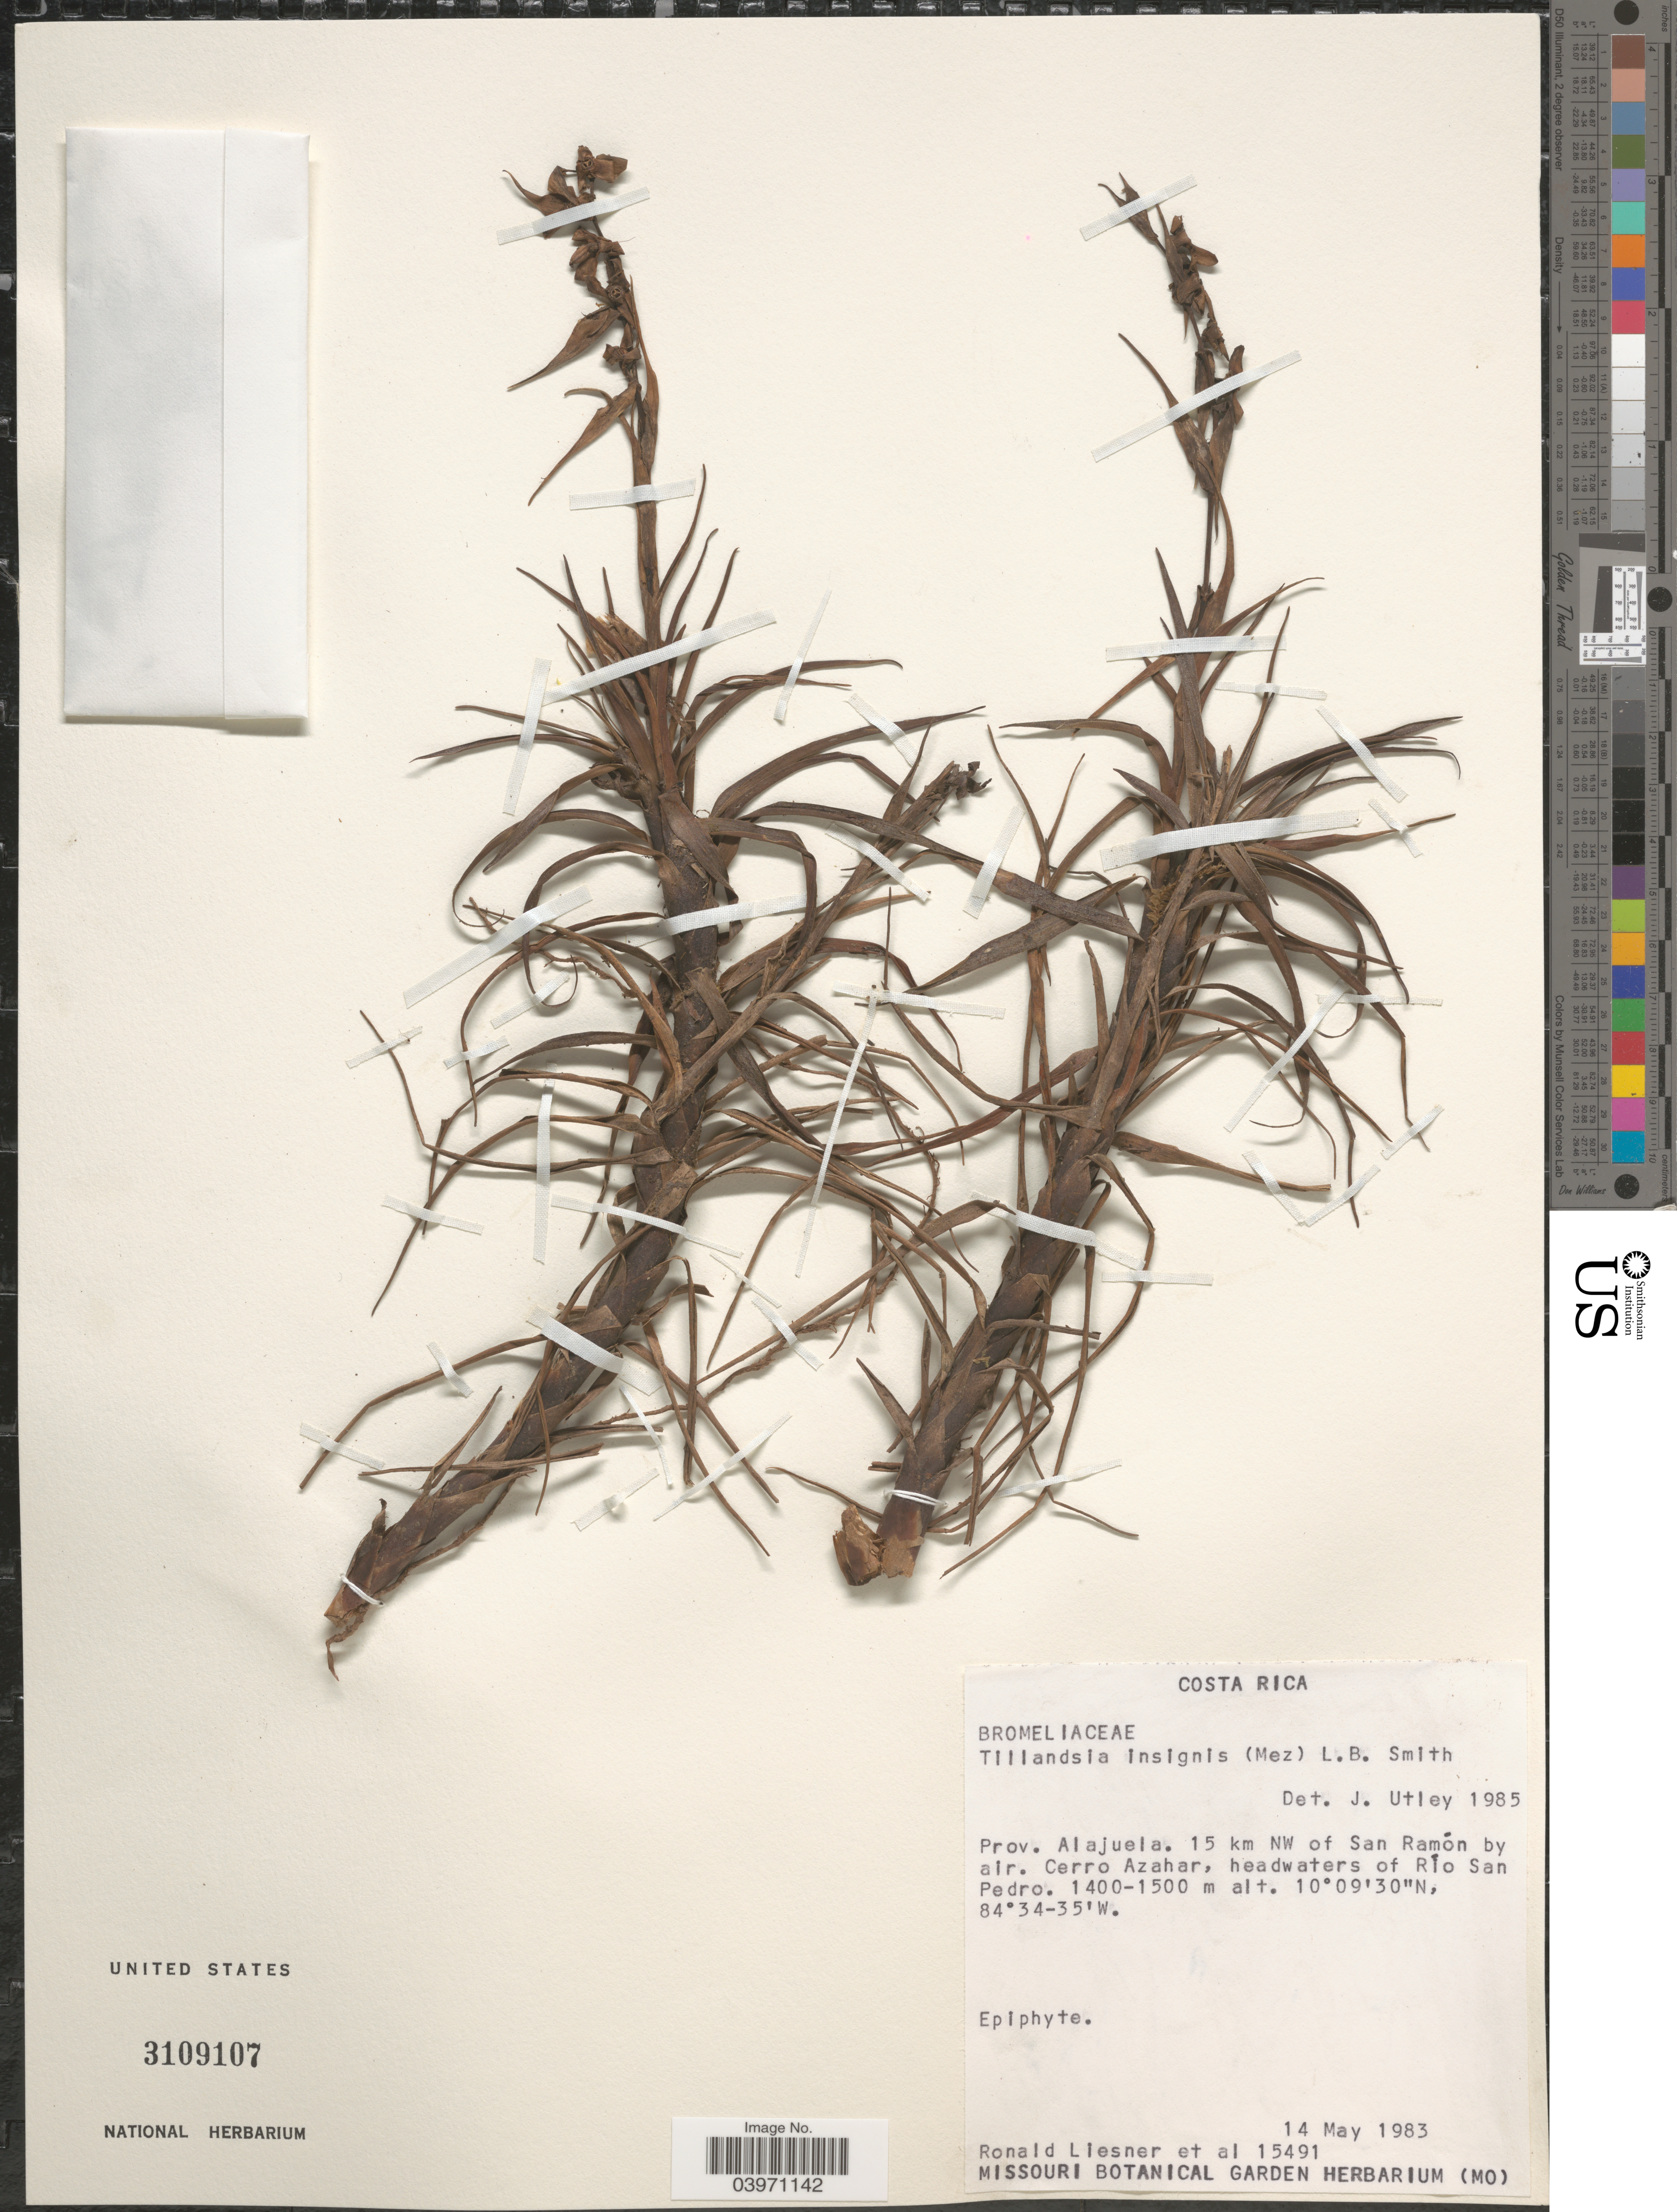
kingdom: Plantae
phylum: Tracheophyta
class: Liliopsida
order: Poales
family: Bromeliaceae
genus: Tillandsia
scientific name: Tillandsia insignis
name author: (Mez) L.B. Sm. & Pittendr.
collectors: R. L. Liesner & et al.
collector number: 15491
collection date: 1983-05-14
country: Costa Rica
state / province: Alajuela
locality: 15 km NW of San Ramón by air. Cerro Azahar, headwaters of Río San Pedro.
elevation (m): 1400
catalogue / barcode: US 3109107